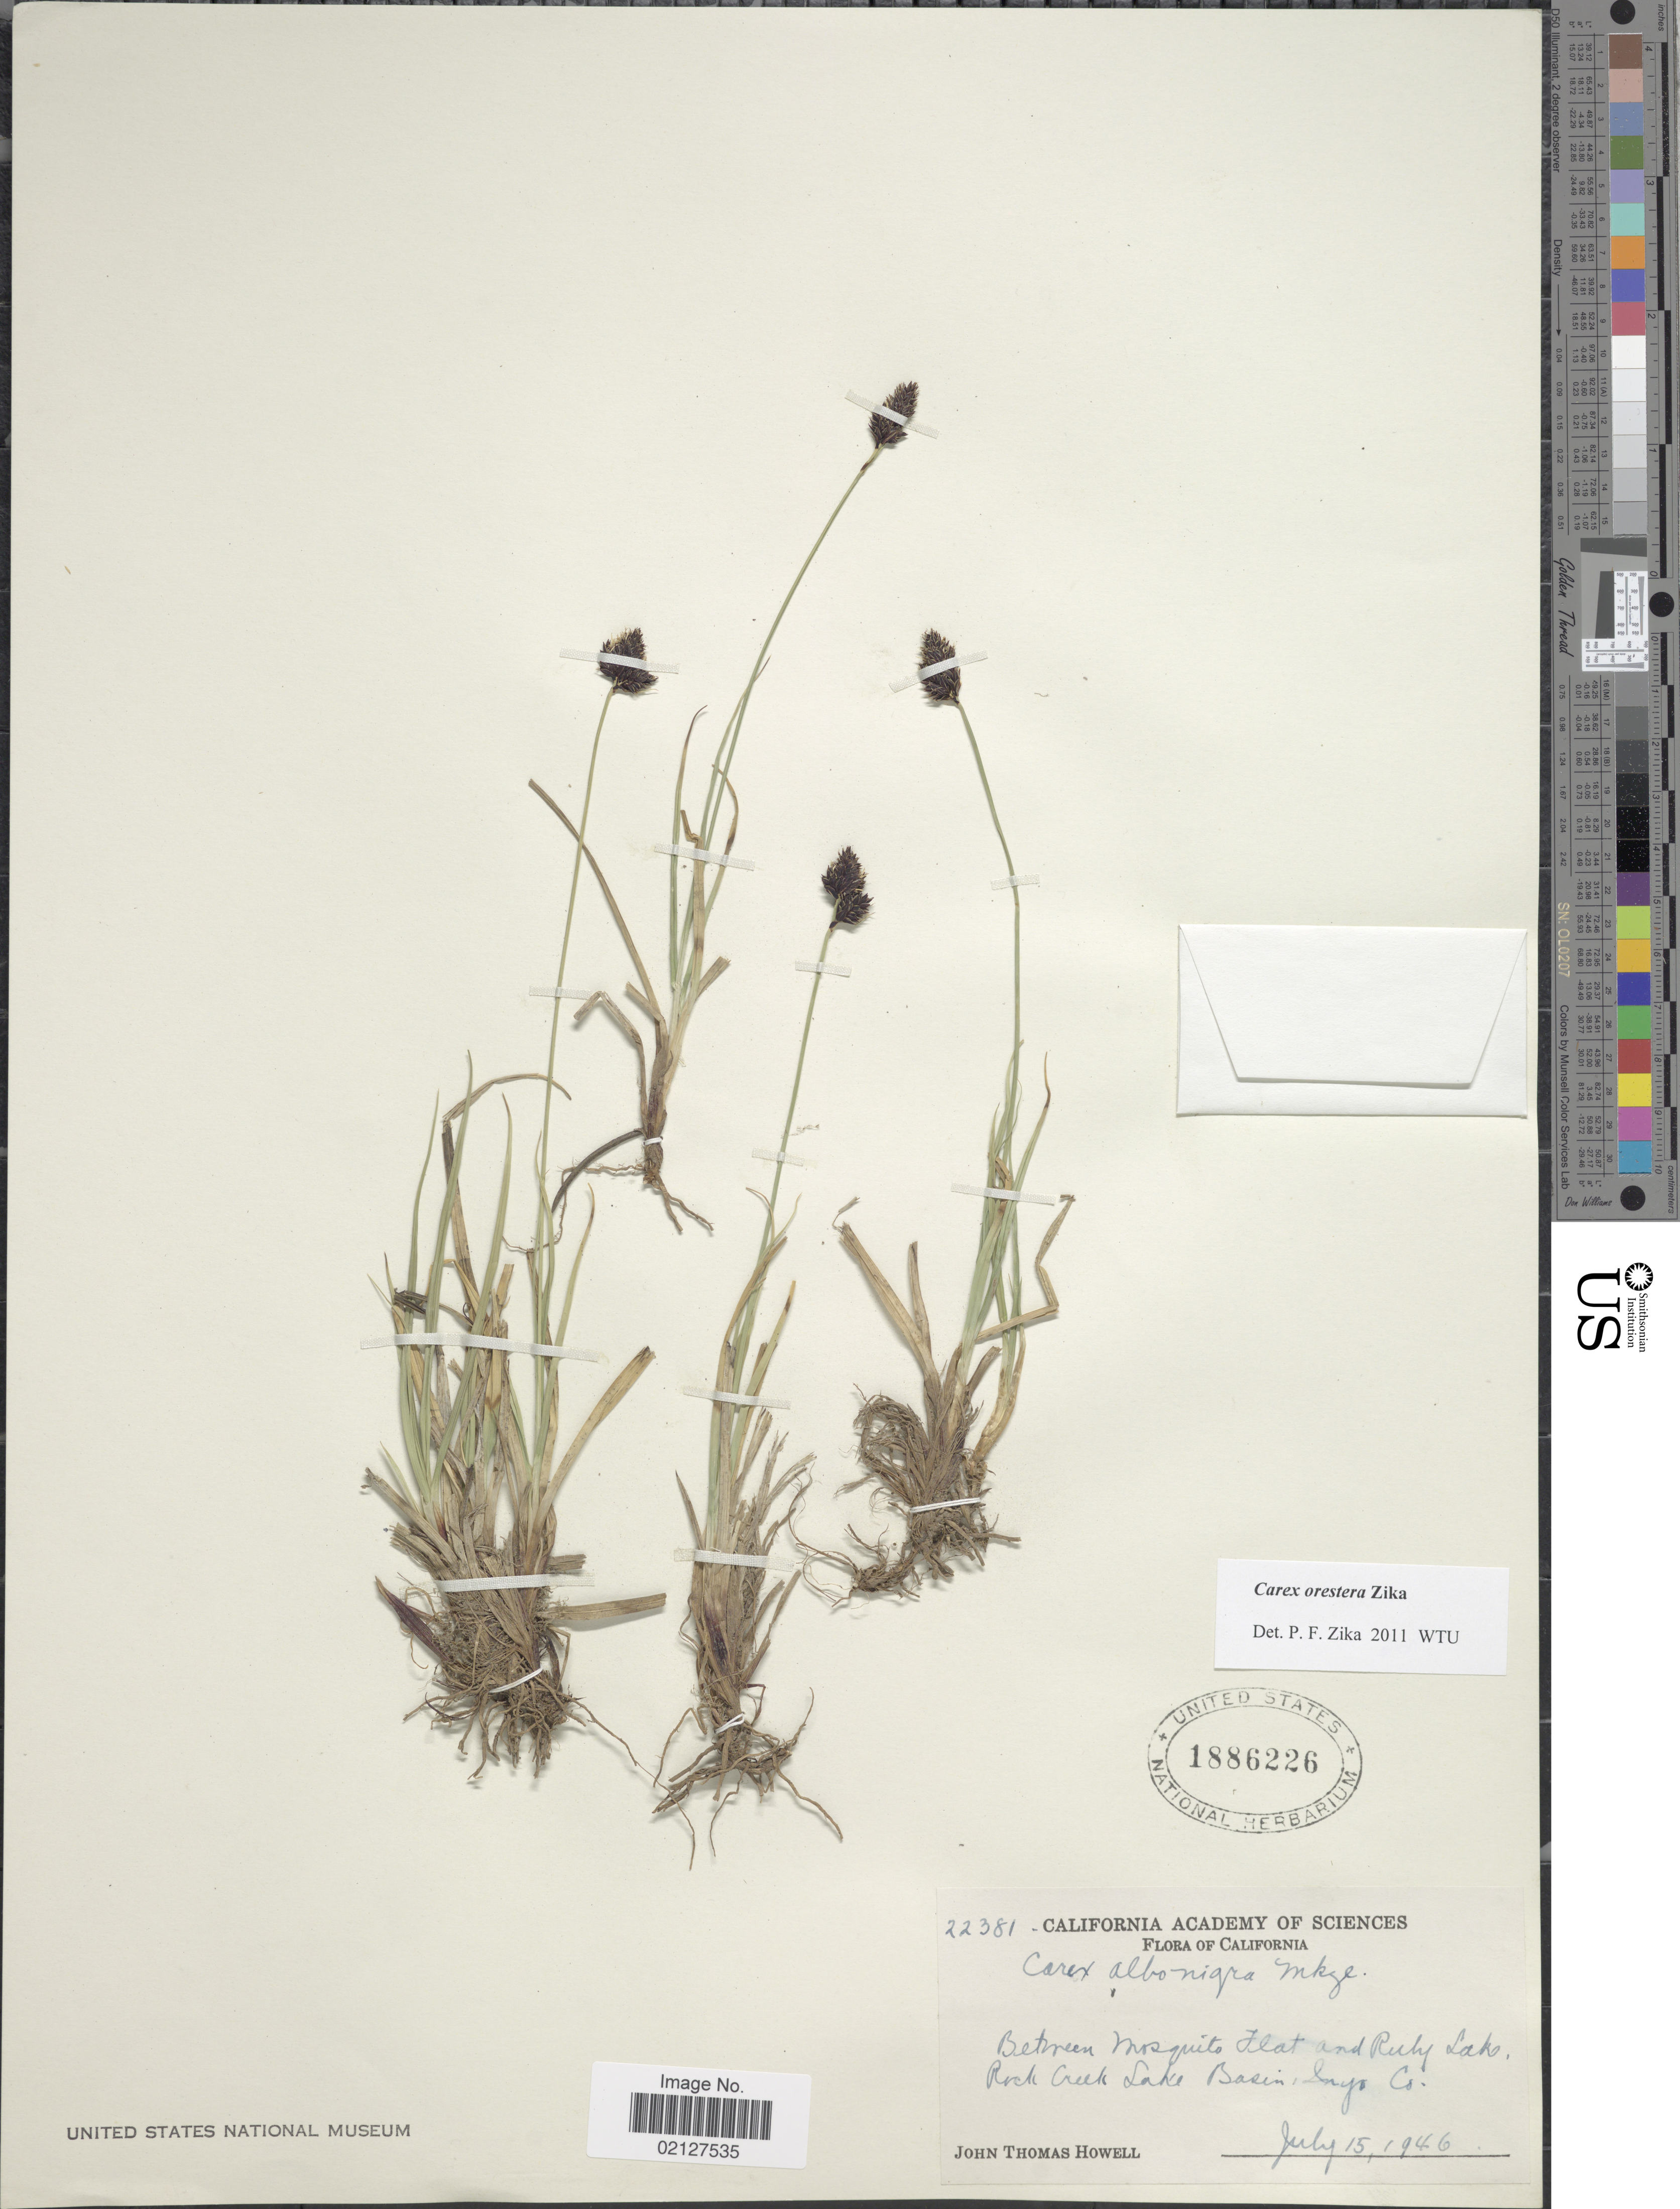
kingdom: Plantae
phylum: Tracheophyta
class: Liliopsida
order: Poales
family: Cyperaceae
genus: Carex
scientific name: Carex orestera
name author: Zika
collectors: J. T. Howell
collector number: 22381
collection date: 1946-07-15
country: United States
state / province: California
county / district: Inyo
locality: Between Mosquito Flat and Brushy Lake, Roch Creek Lake Basin, Inyo Co.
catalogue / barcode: US 1886226